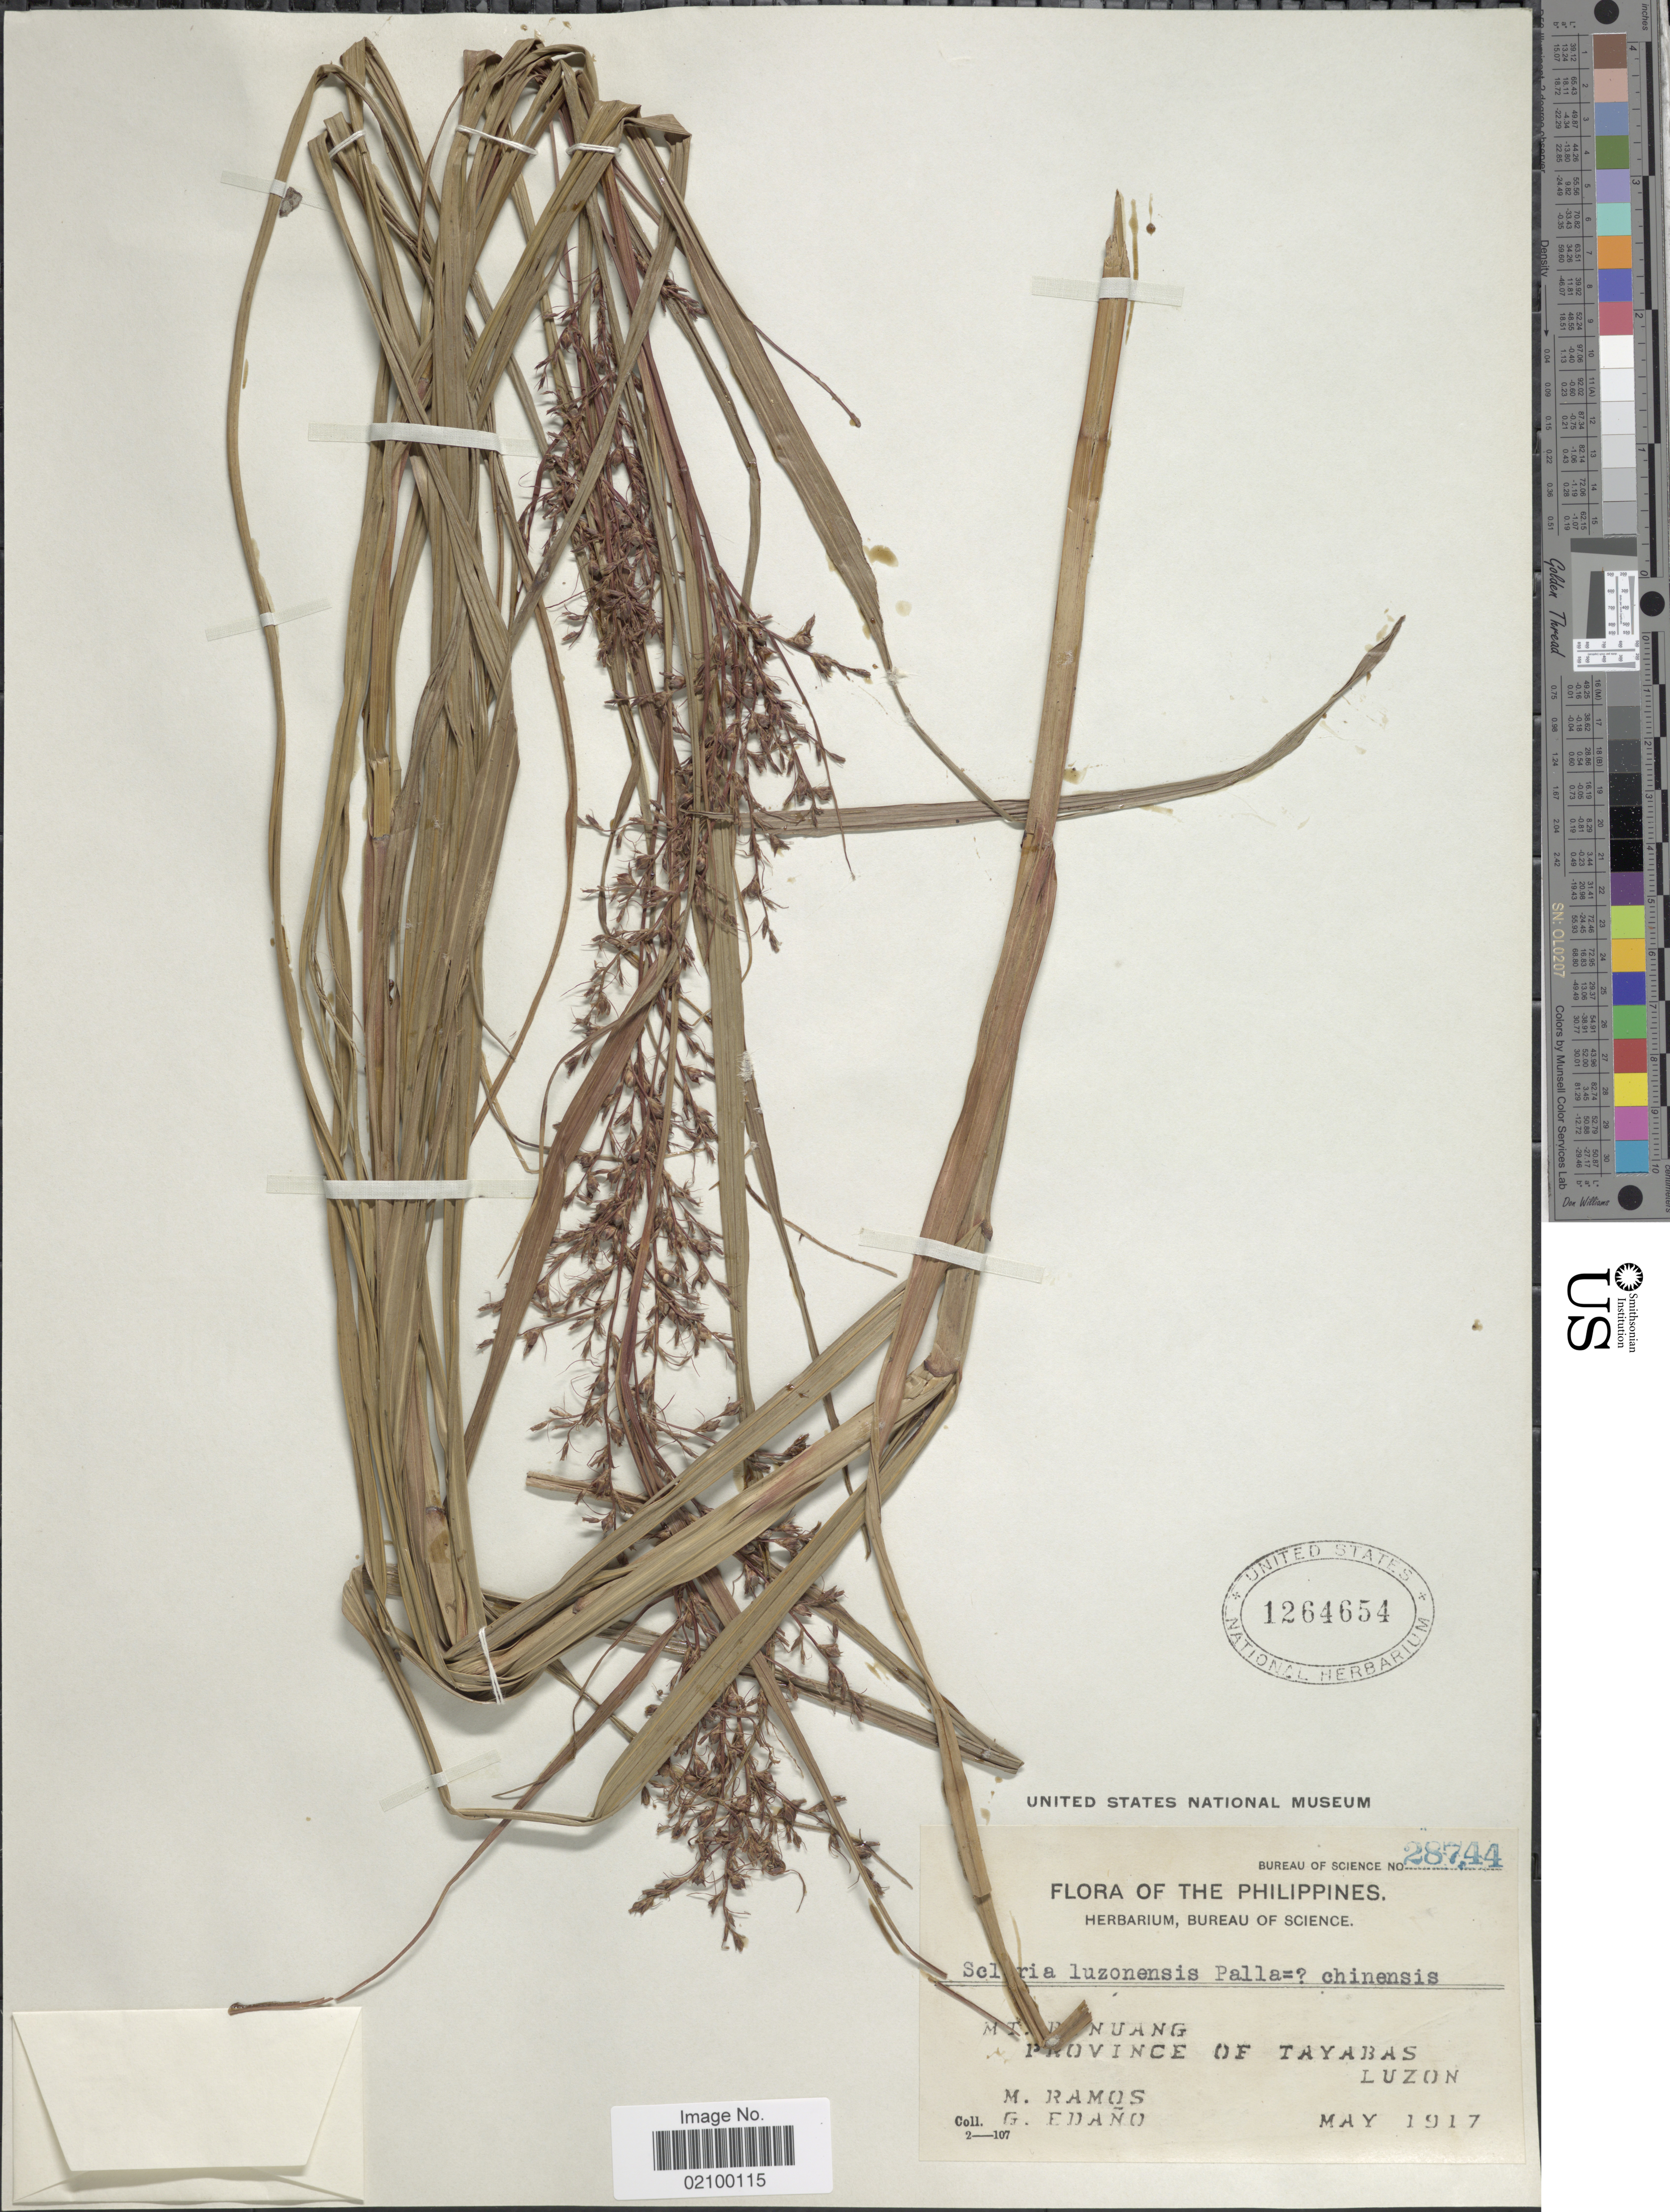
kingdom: Plantae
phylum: Tracheophyta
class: Liliopsida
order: Poales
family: Cyperaceae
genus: Scleria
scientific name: Scleria terrestris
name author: (L.) Fassett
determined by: Strong, Mark T., (BOT), Smithsonian Institution - National Museum of Natural History (UNITED STATES)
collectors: M. Ramos & G. Edaño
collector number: Bureau of Science 28744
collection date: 1917-05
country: Philippines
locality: Mt. Binuang, Province of Tayabas, Luzon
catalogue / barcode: US 1264654